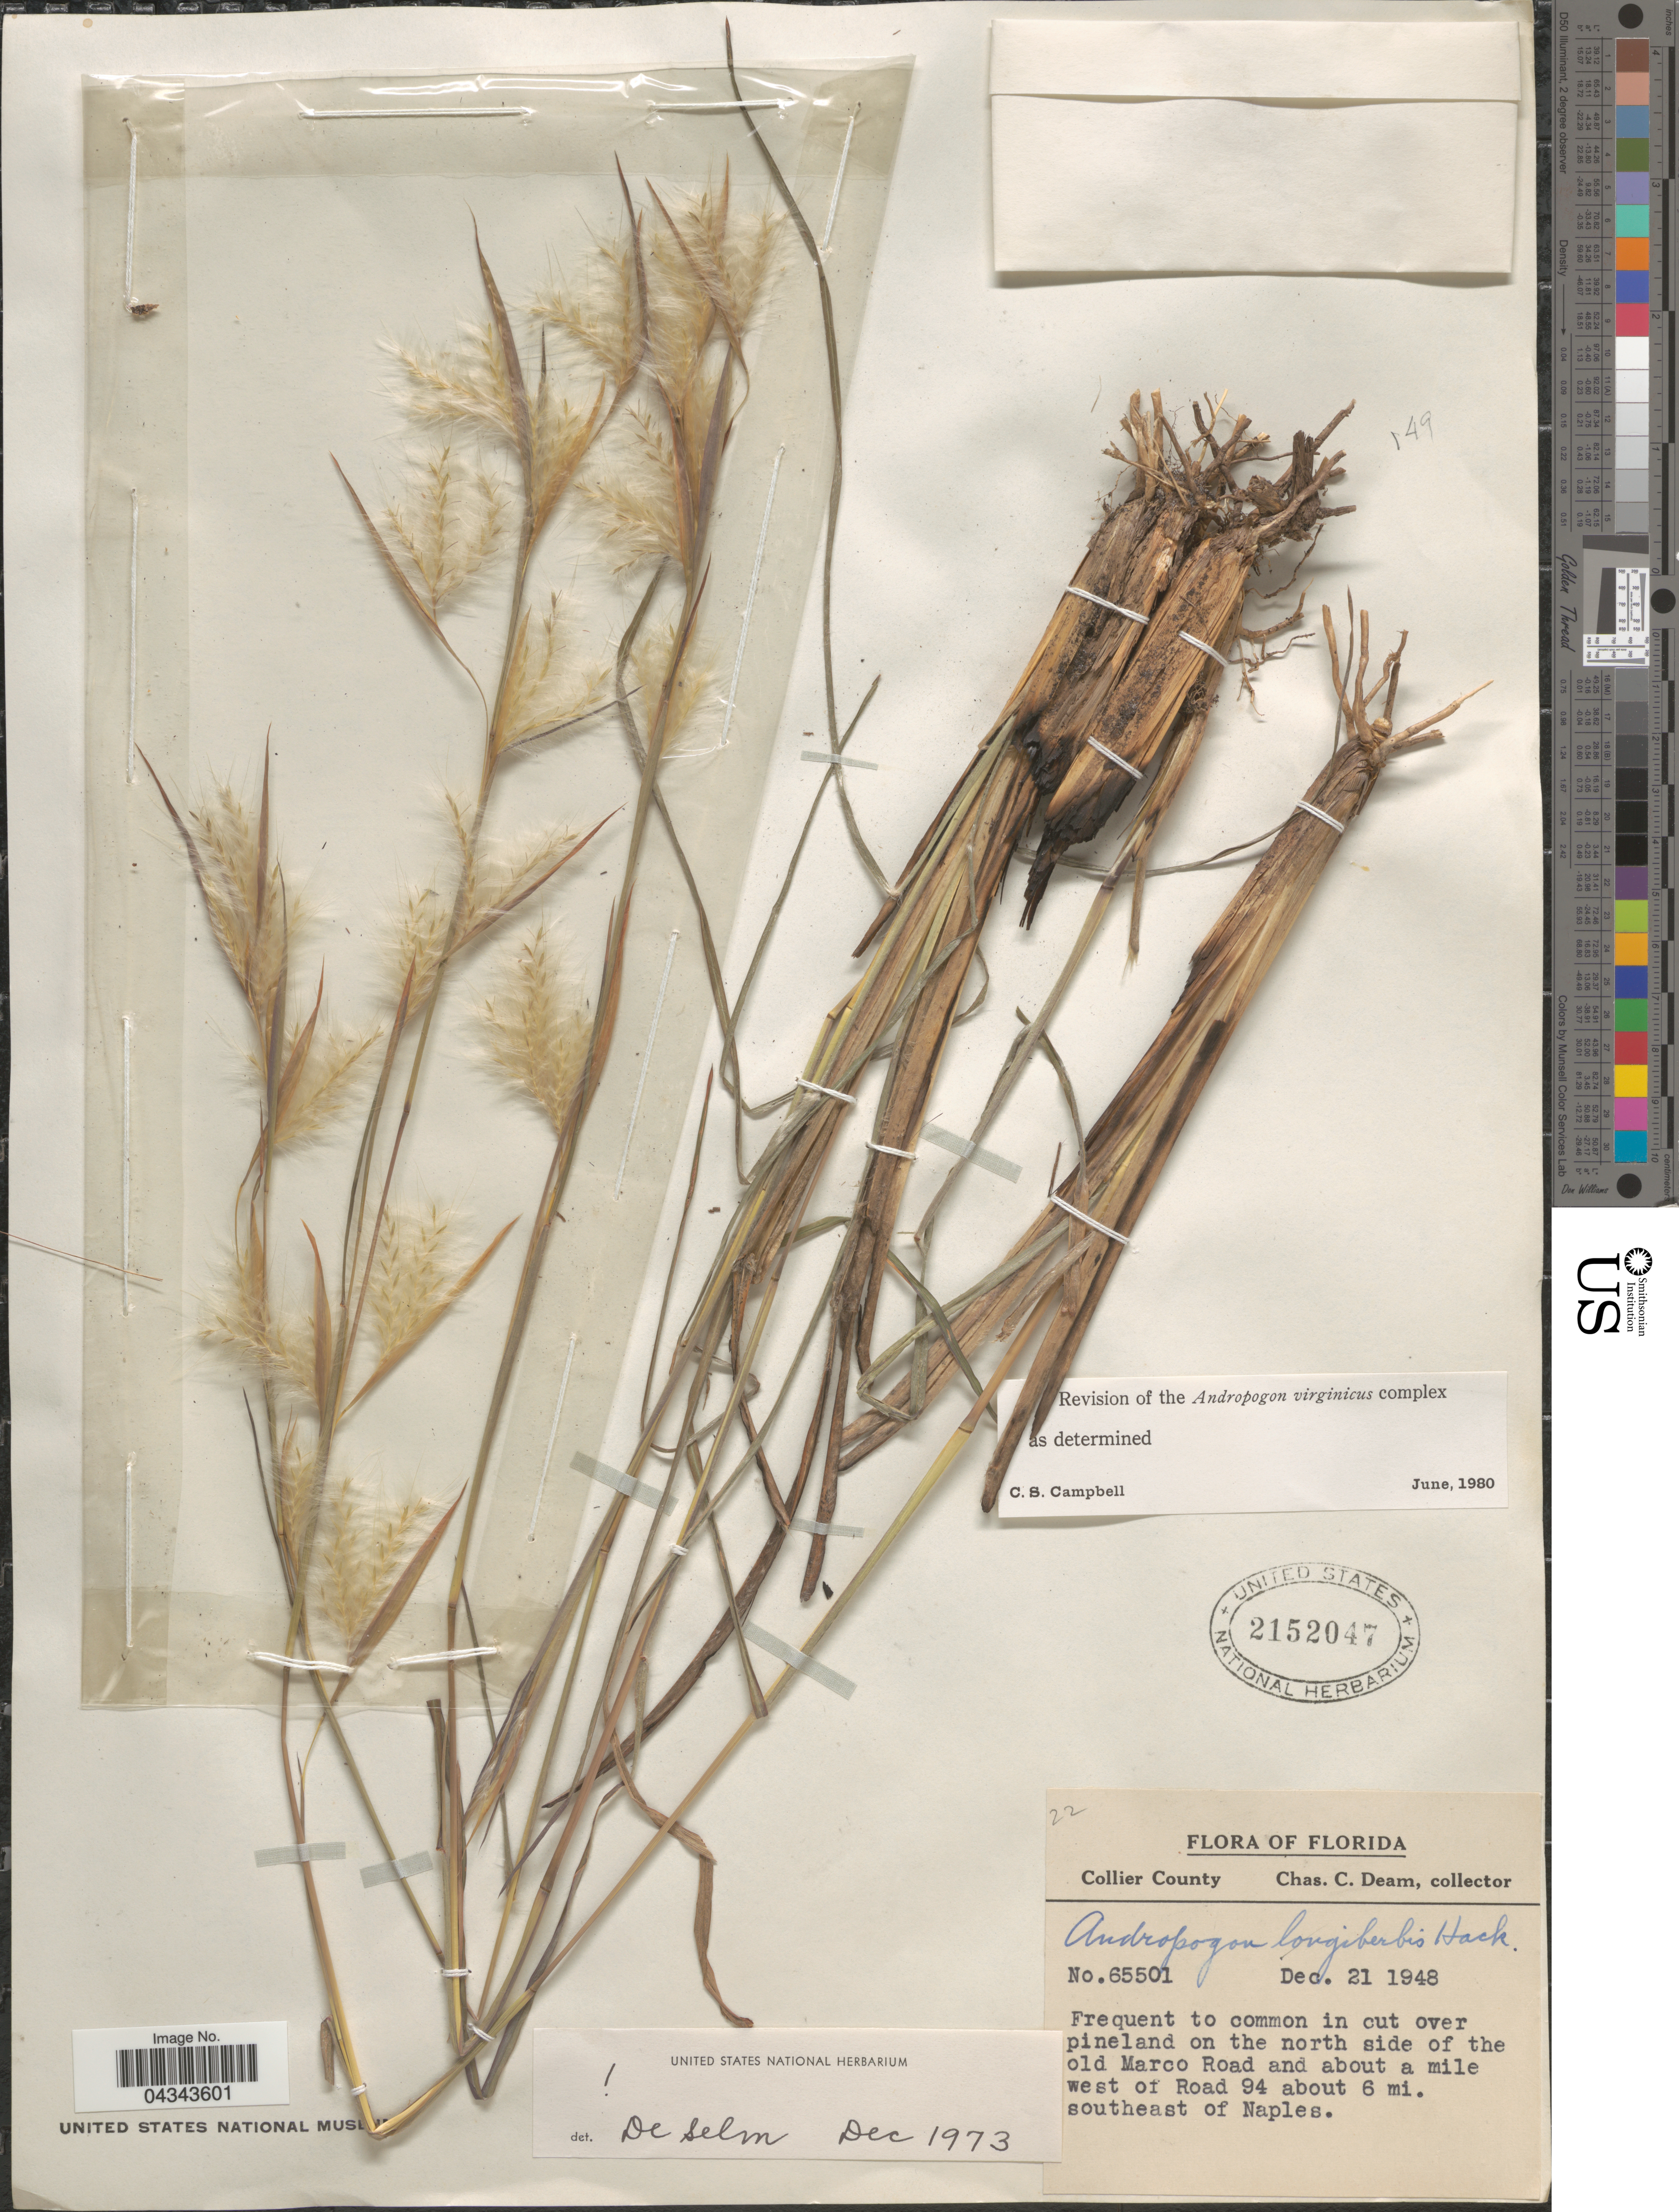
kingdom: Plantae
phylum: Tracheophyta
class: Liliopsida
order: Poales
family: Poaceae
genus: Andropogon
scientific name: Andropogon longiberbis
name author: Hack.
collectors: C. C. Deam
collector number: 65501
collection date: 1948-12-21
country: United States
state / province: Florida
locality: Collier County. Frequent to common in cut over pineland on the north side of the old Marco Road and about a mile west of Road 94 about 6 mi. southeast of Naples.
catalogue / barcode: US 2152047